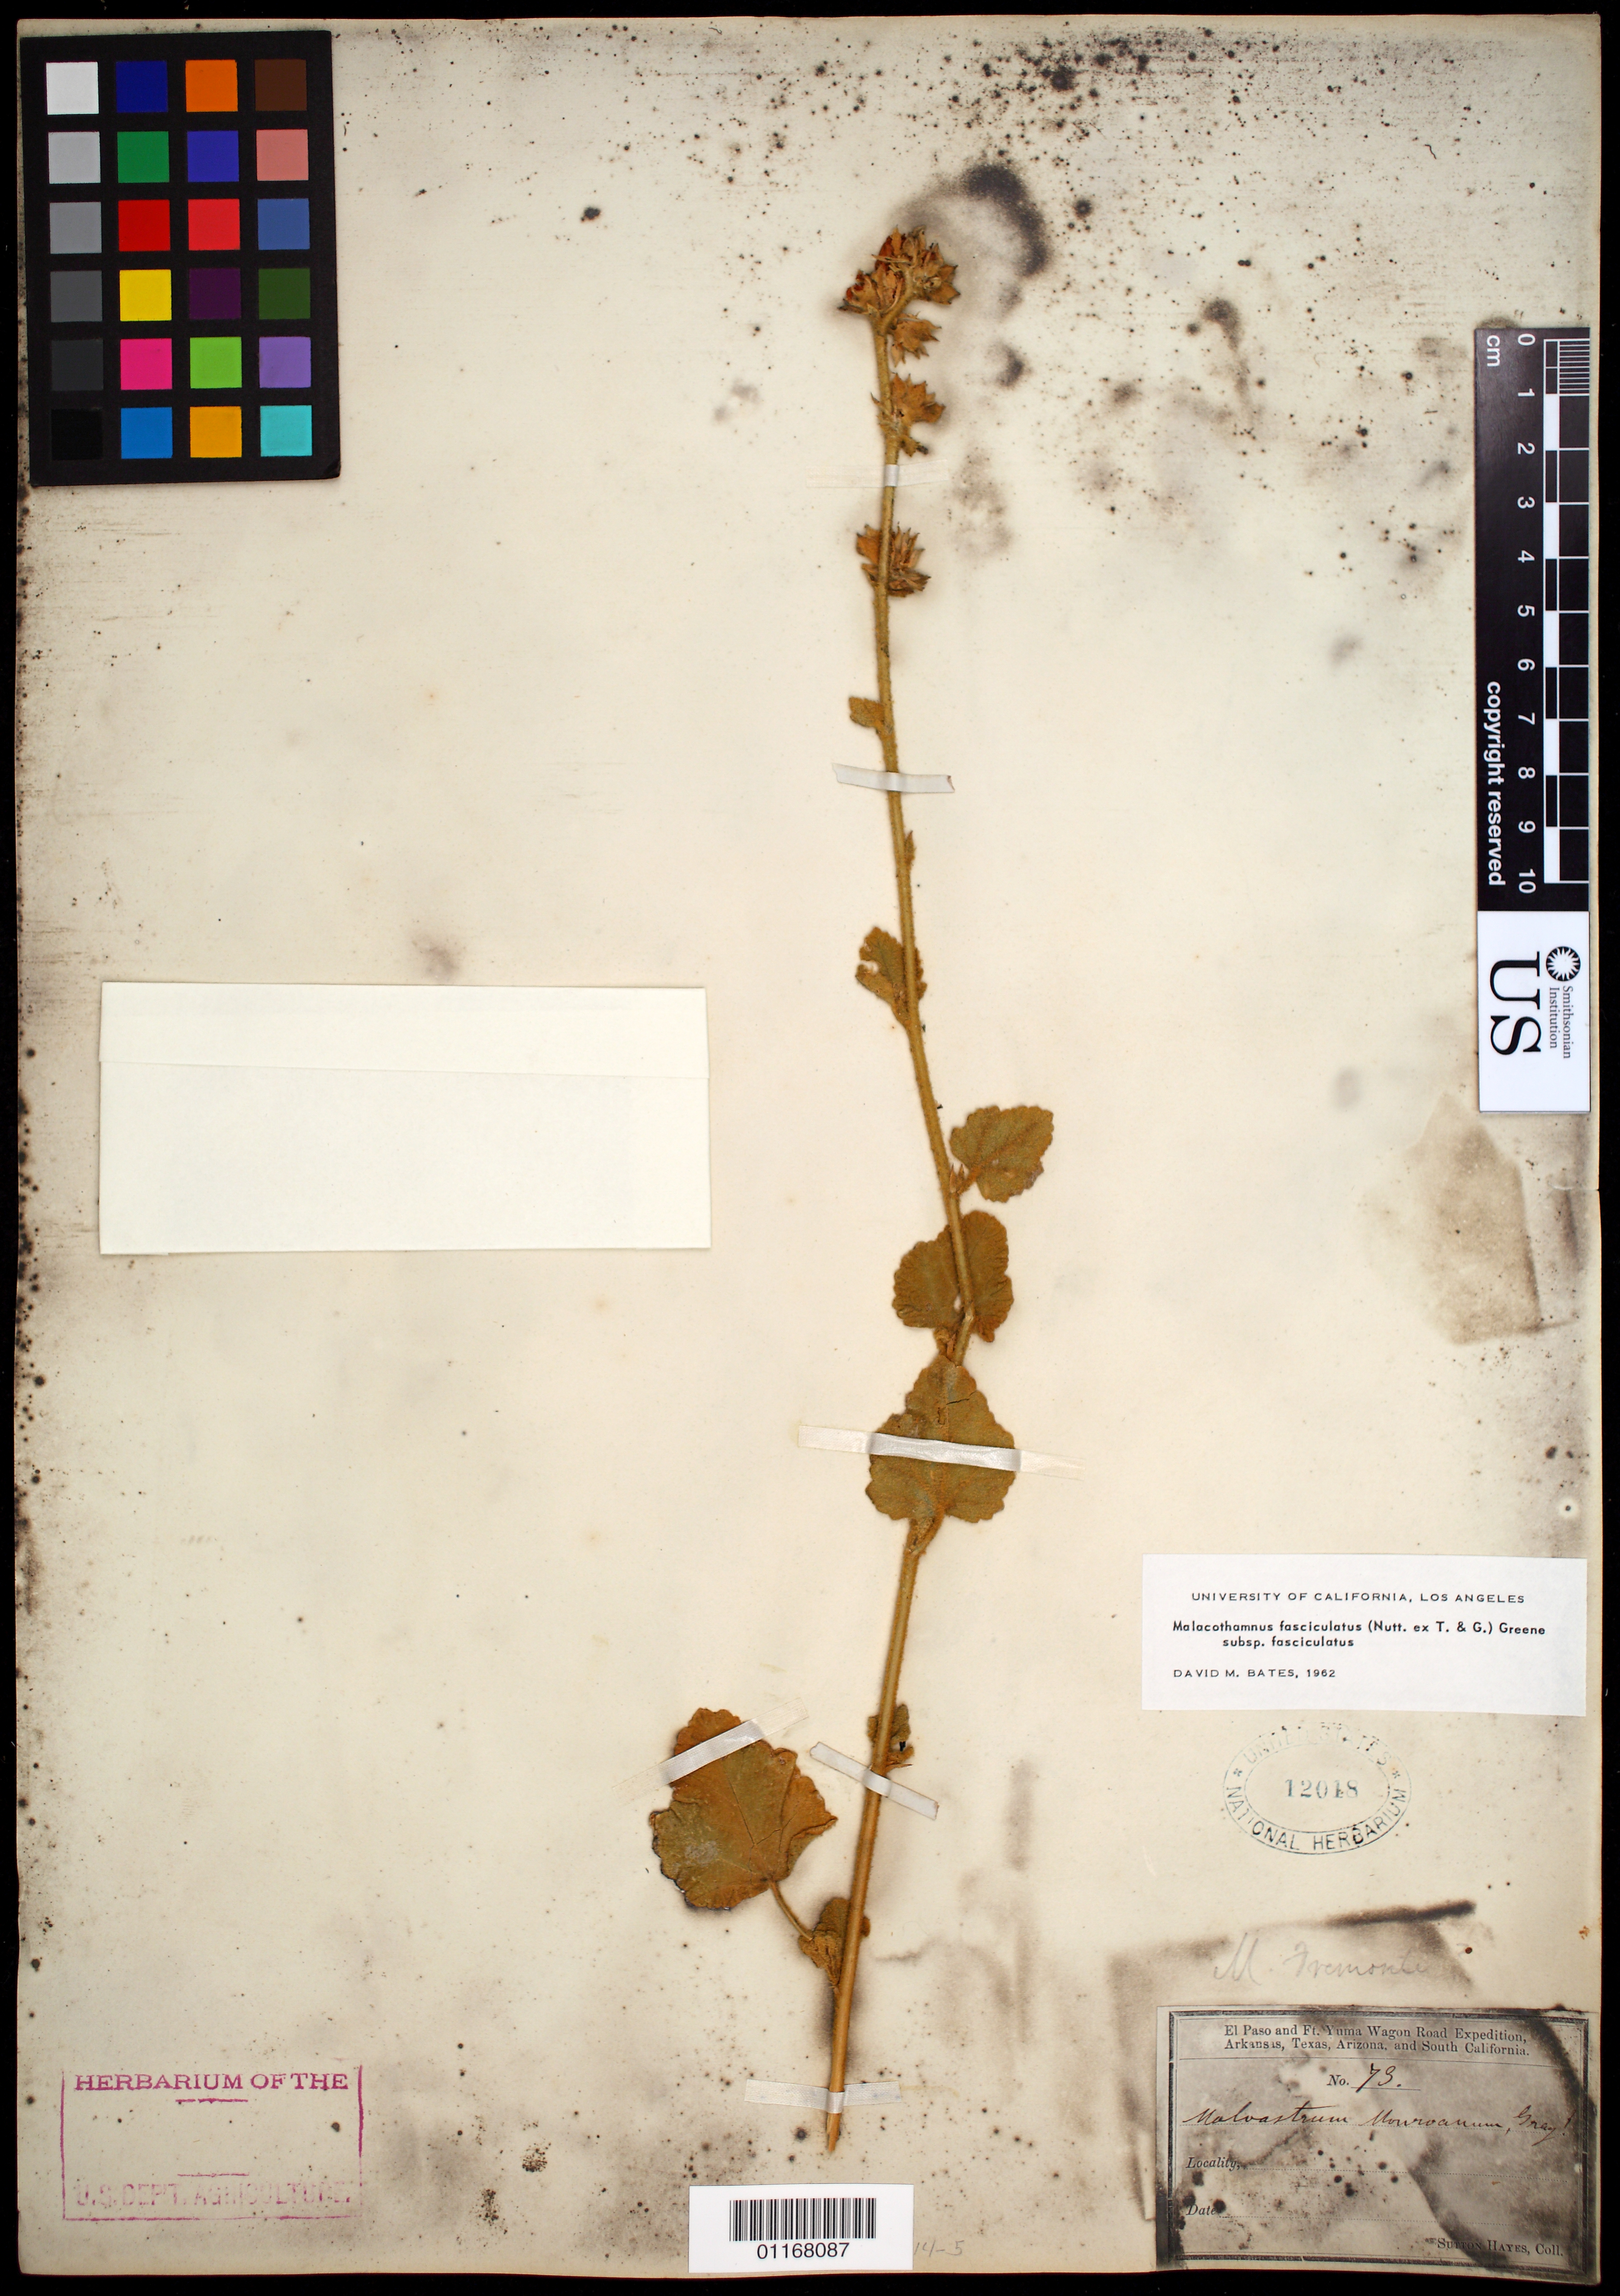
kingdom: Plantae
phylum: Tracheophyta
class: Magnoliopsida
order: Malvales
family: Malvaceae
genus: Malacothamnus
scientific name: Malacothamnus fasciculatus subsp. fasciculatus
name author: Greene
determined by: Bates, D. M.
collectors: S. Hayes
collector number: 73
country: United States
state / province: Arizona / Arkansas / California / Texas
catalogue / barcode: US 12018